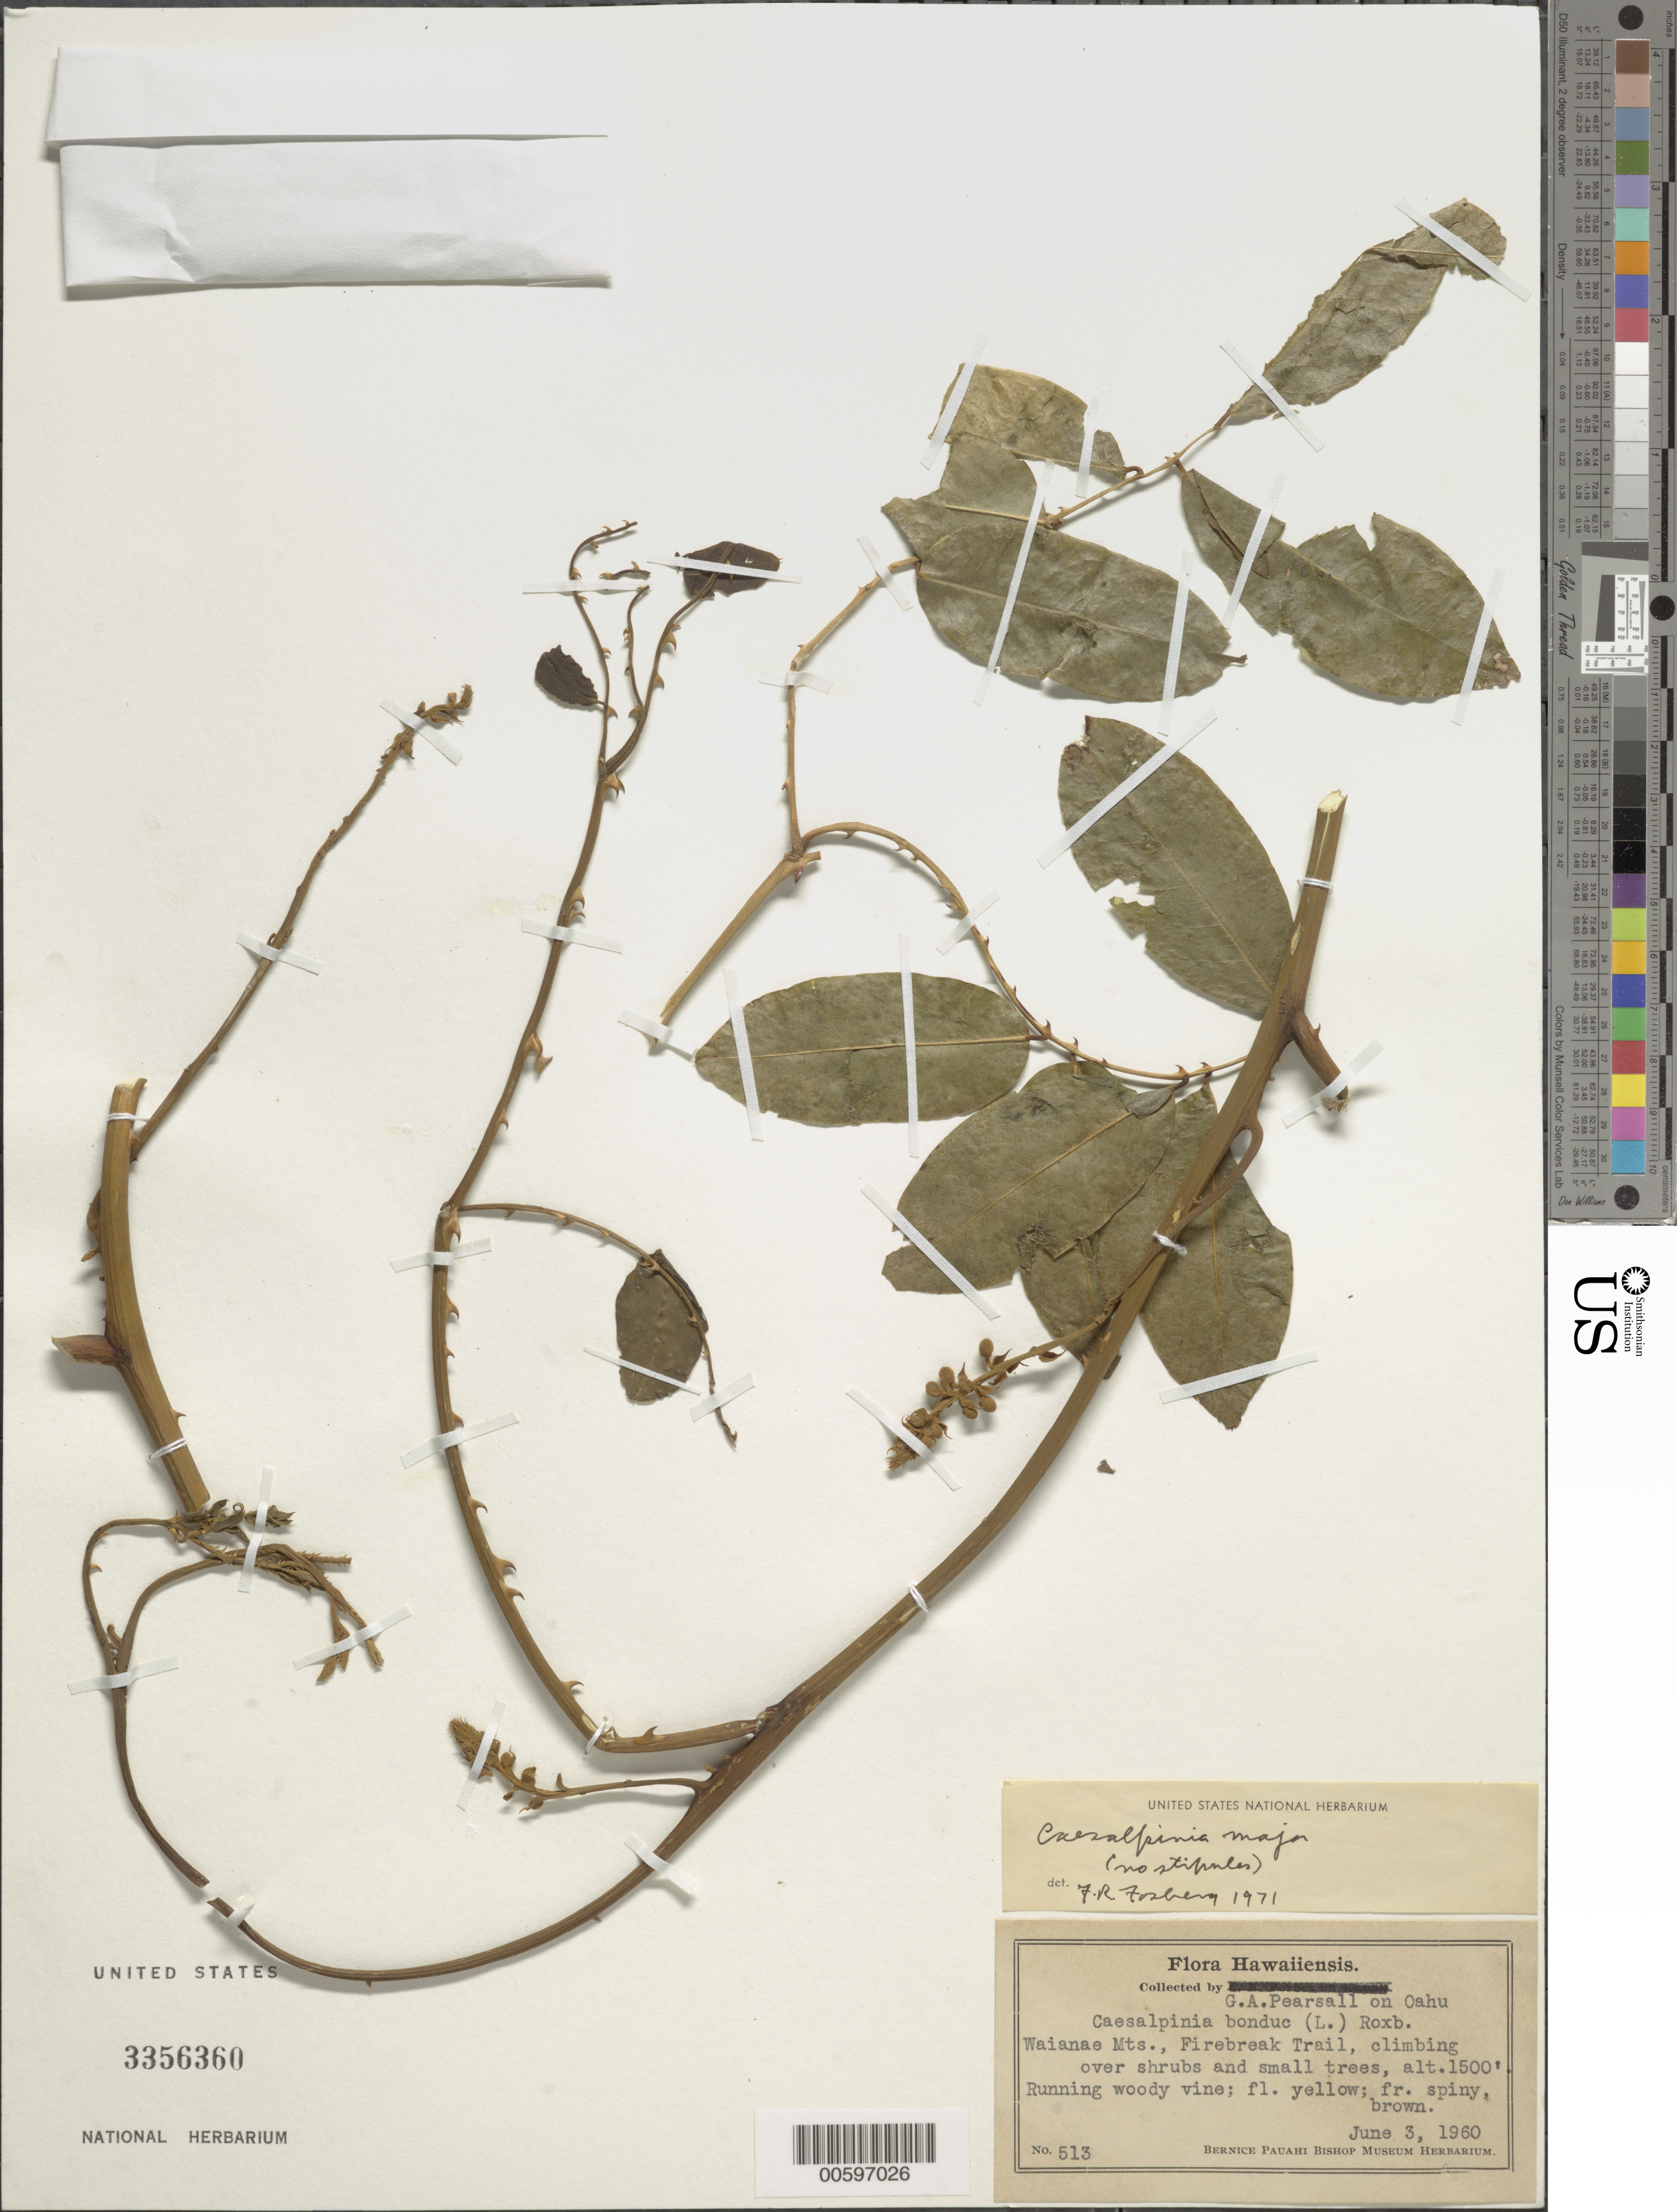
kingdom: Plantae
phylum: Tracheophyta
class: Magnoliopsida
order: Fabales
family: Fabaceae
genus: Guilandina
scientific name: Guilandina major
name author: (Medik.) Small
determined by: Wagner, W. L., (BOT), Smithsonian Institution - National Museum of Natural History (UNITED STATES)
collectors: G. Pearsall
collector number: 513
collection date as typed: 3 Jun 1960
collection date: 1960-06-03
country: United States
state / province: Hawaii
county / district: Honolulu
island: Oahu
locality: Waianae Mts., Firebreak Trail.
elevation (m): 457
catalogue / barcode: US 3356360